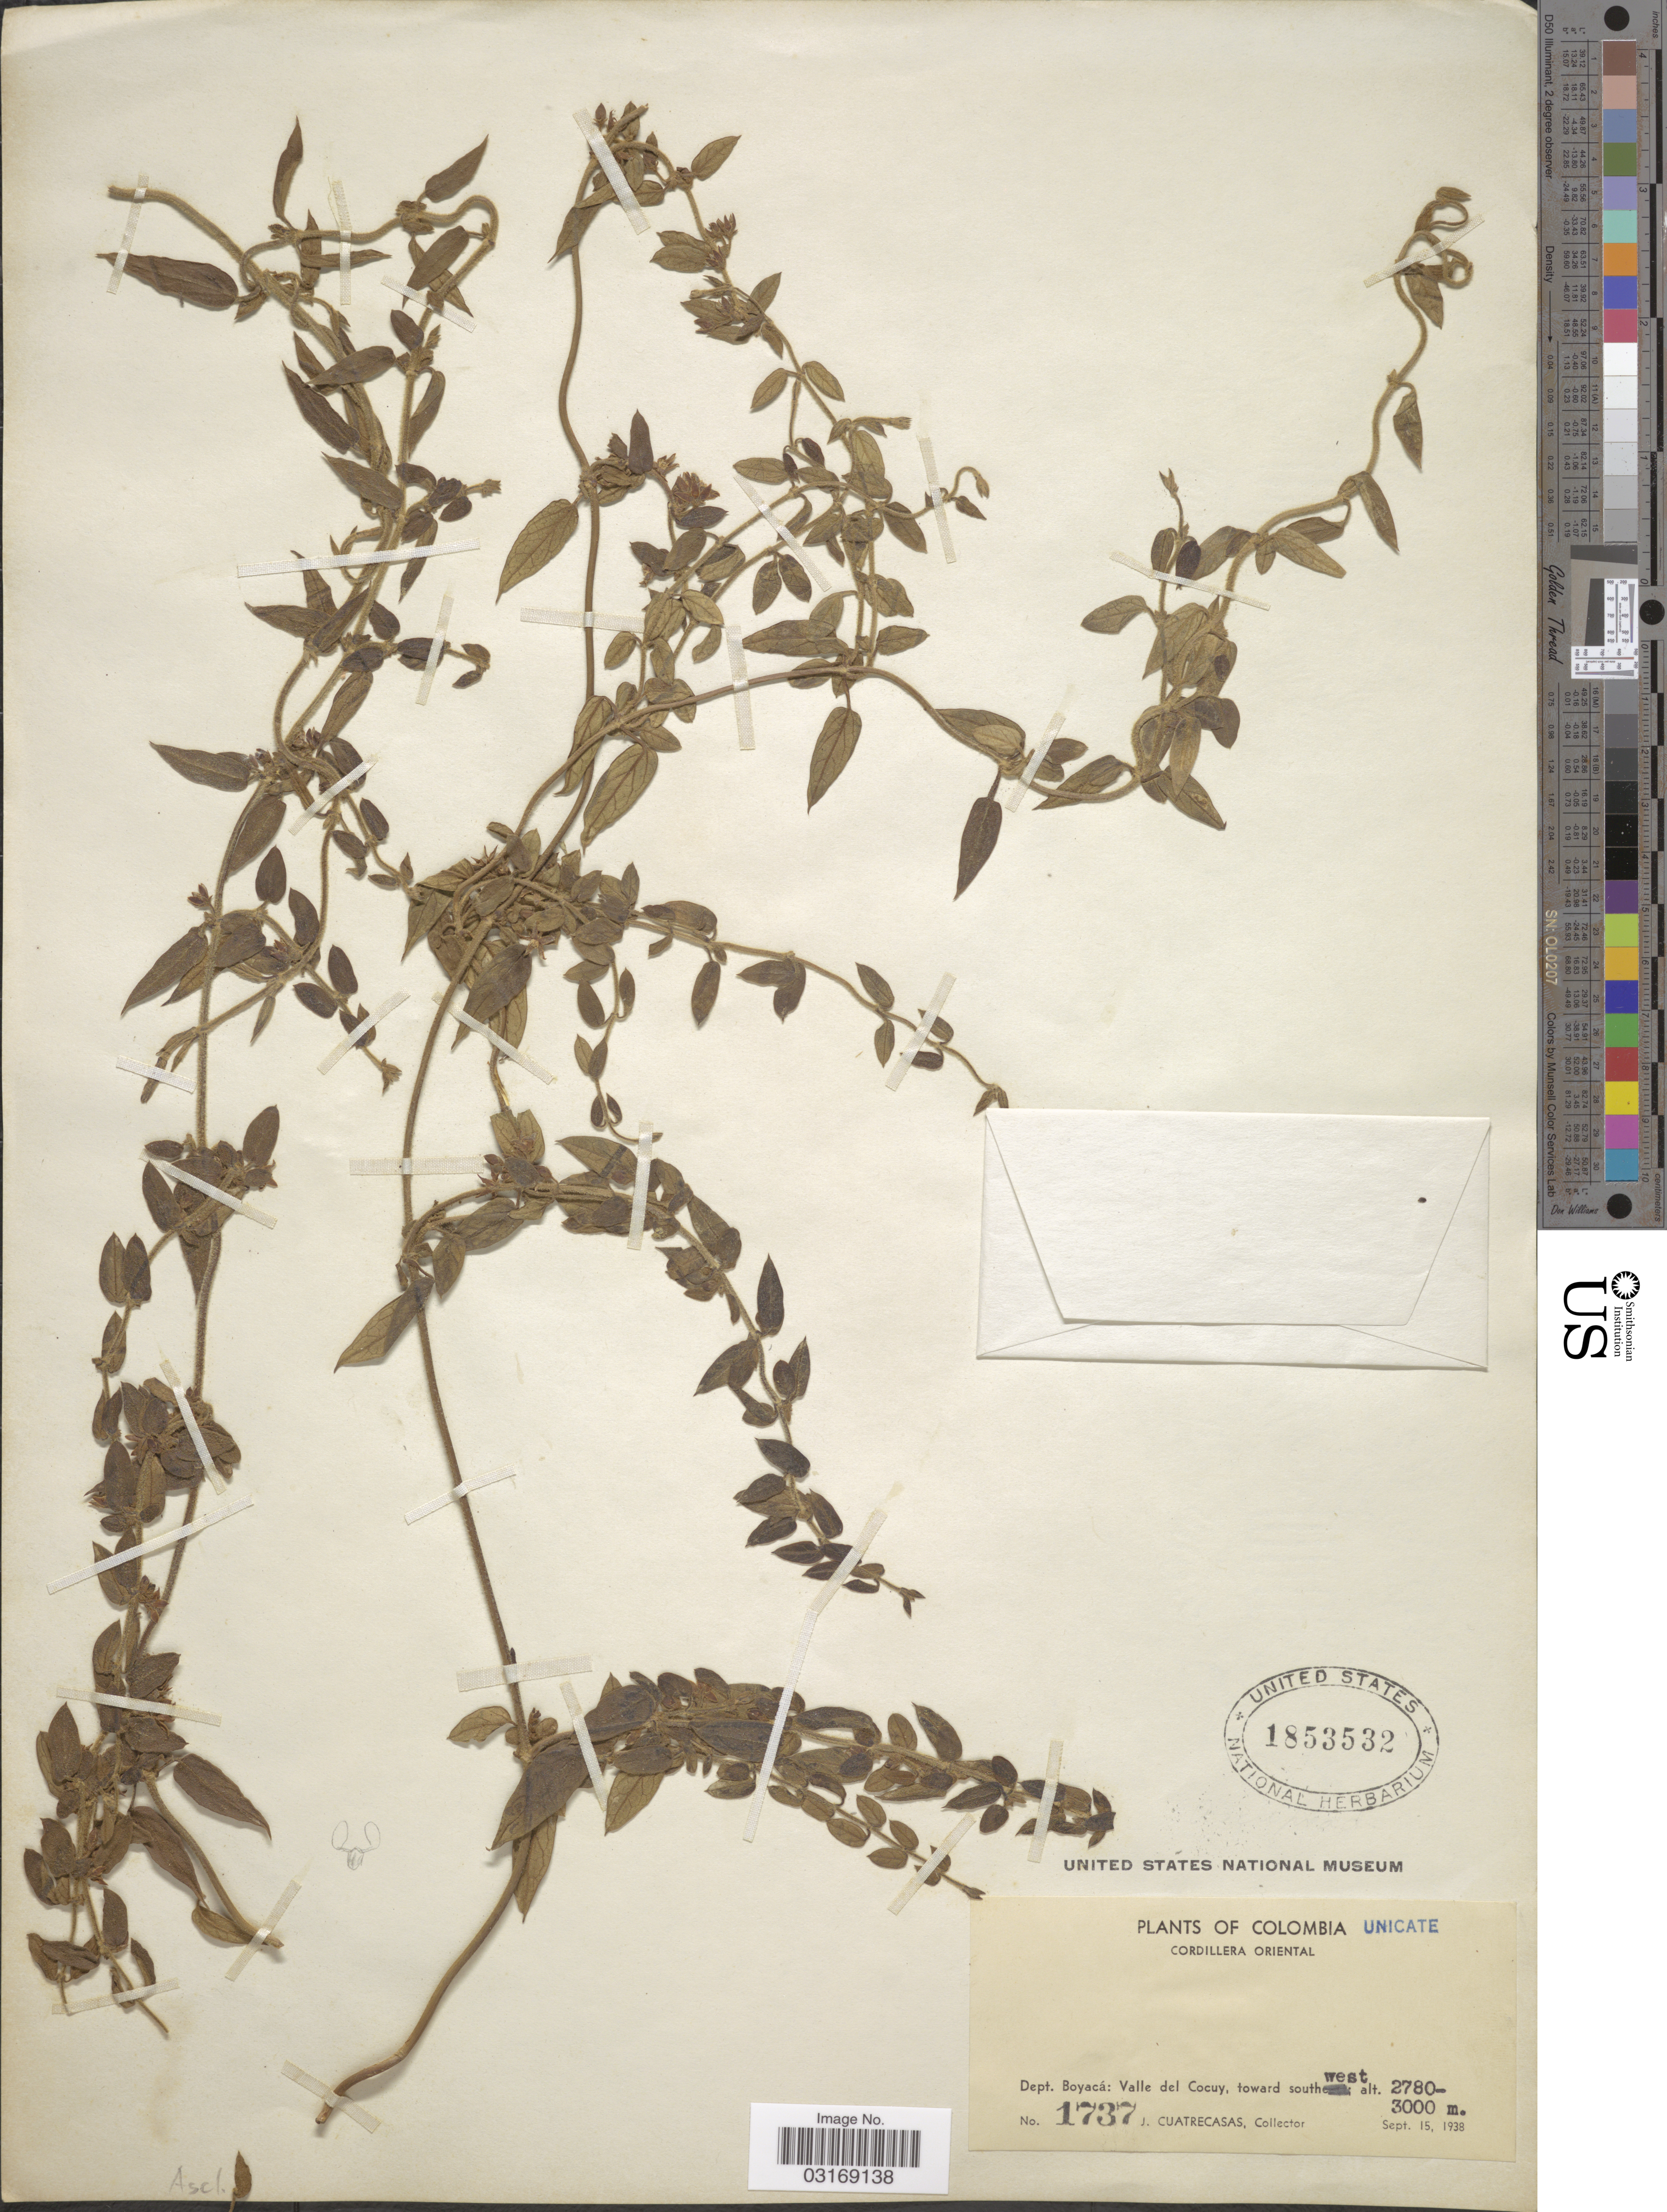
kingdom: Plantae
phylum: Tracheophyta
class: Magnoliopsida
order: Gentianales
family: Apocynaceae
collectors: J. Cuatrecasas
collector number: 1737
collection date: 1938-09-15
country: Colombia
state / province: Boyacá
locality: Cordillera Oriental. Dept. Boyacá: valle del Cocuy, toward southwest.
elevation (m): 2780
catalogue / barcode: US 1853532